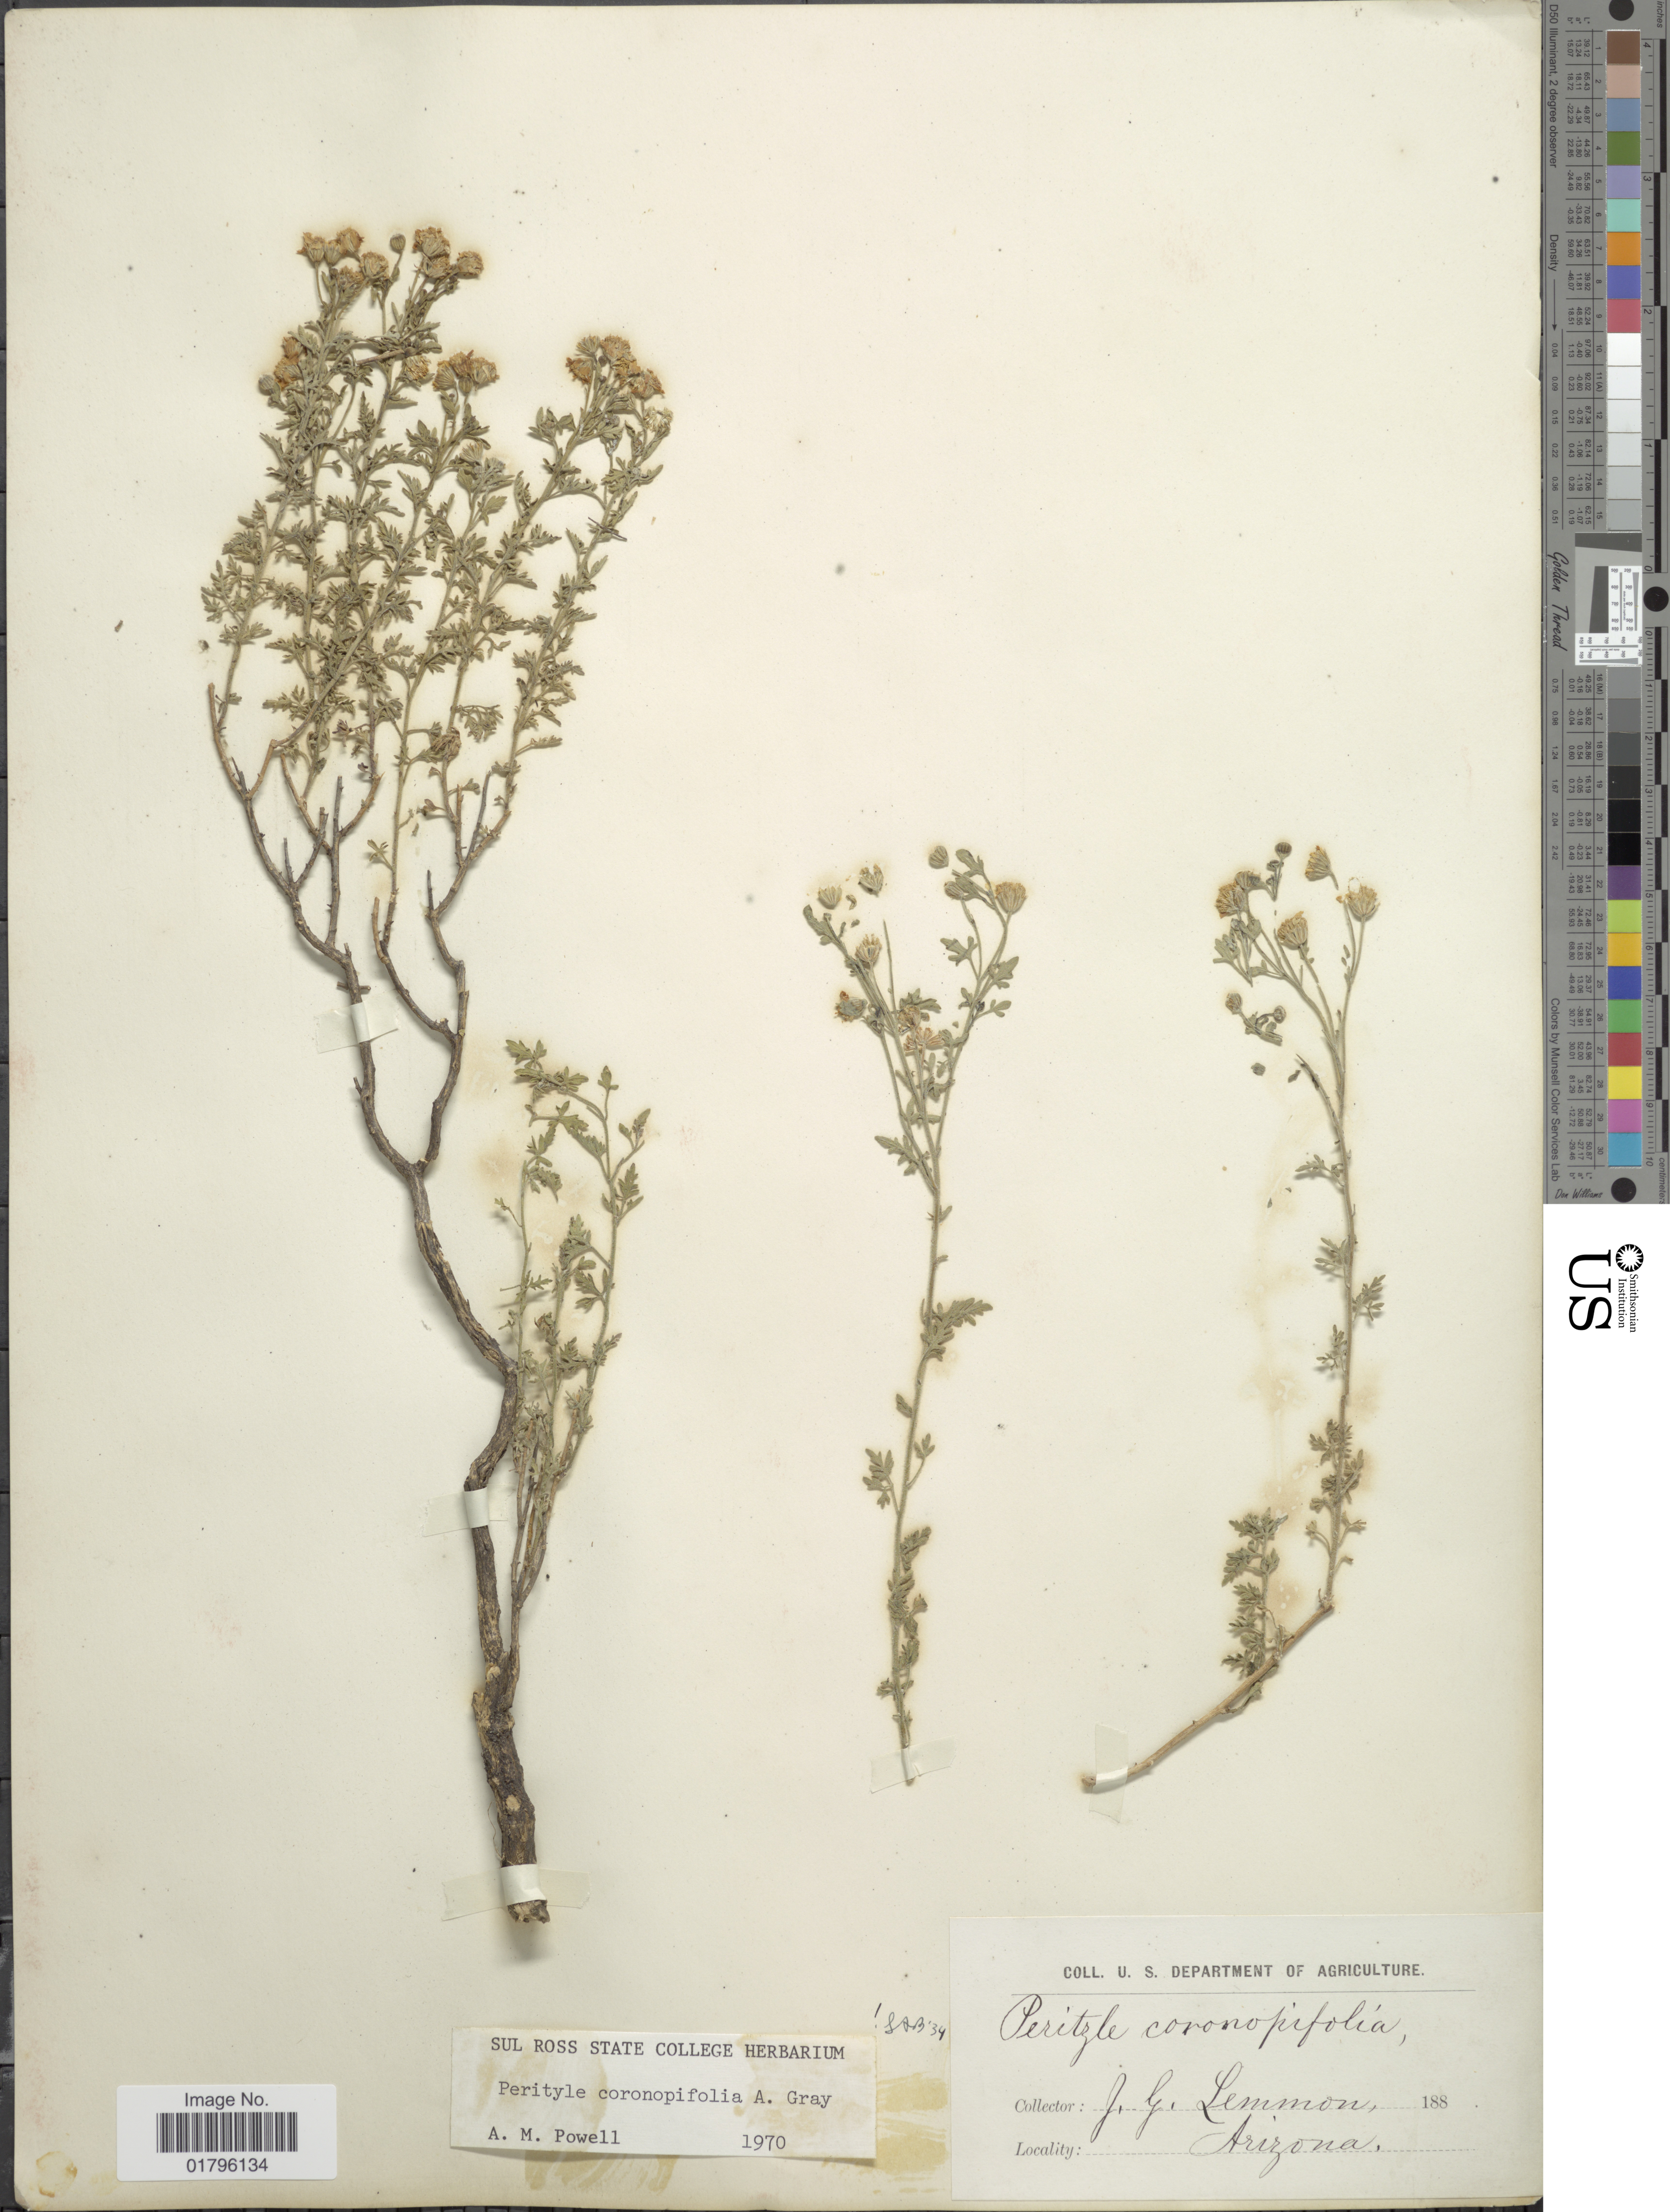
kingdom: Plantae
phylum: Tracheophyta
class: Magnoliopsida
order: Asterales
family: Asteraceae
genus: Perityle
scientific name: Perityle coronopifolia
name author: A. Gray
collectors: J. Lemmon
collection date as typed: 188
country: United States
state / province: Arizona